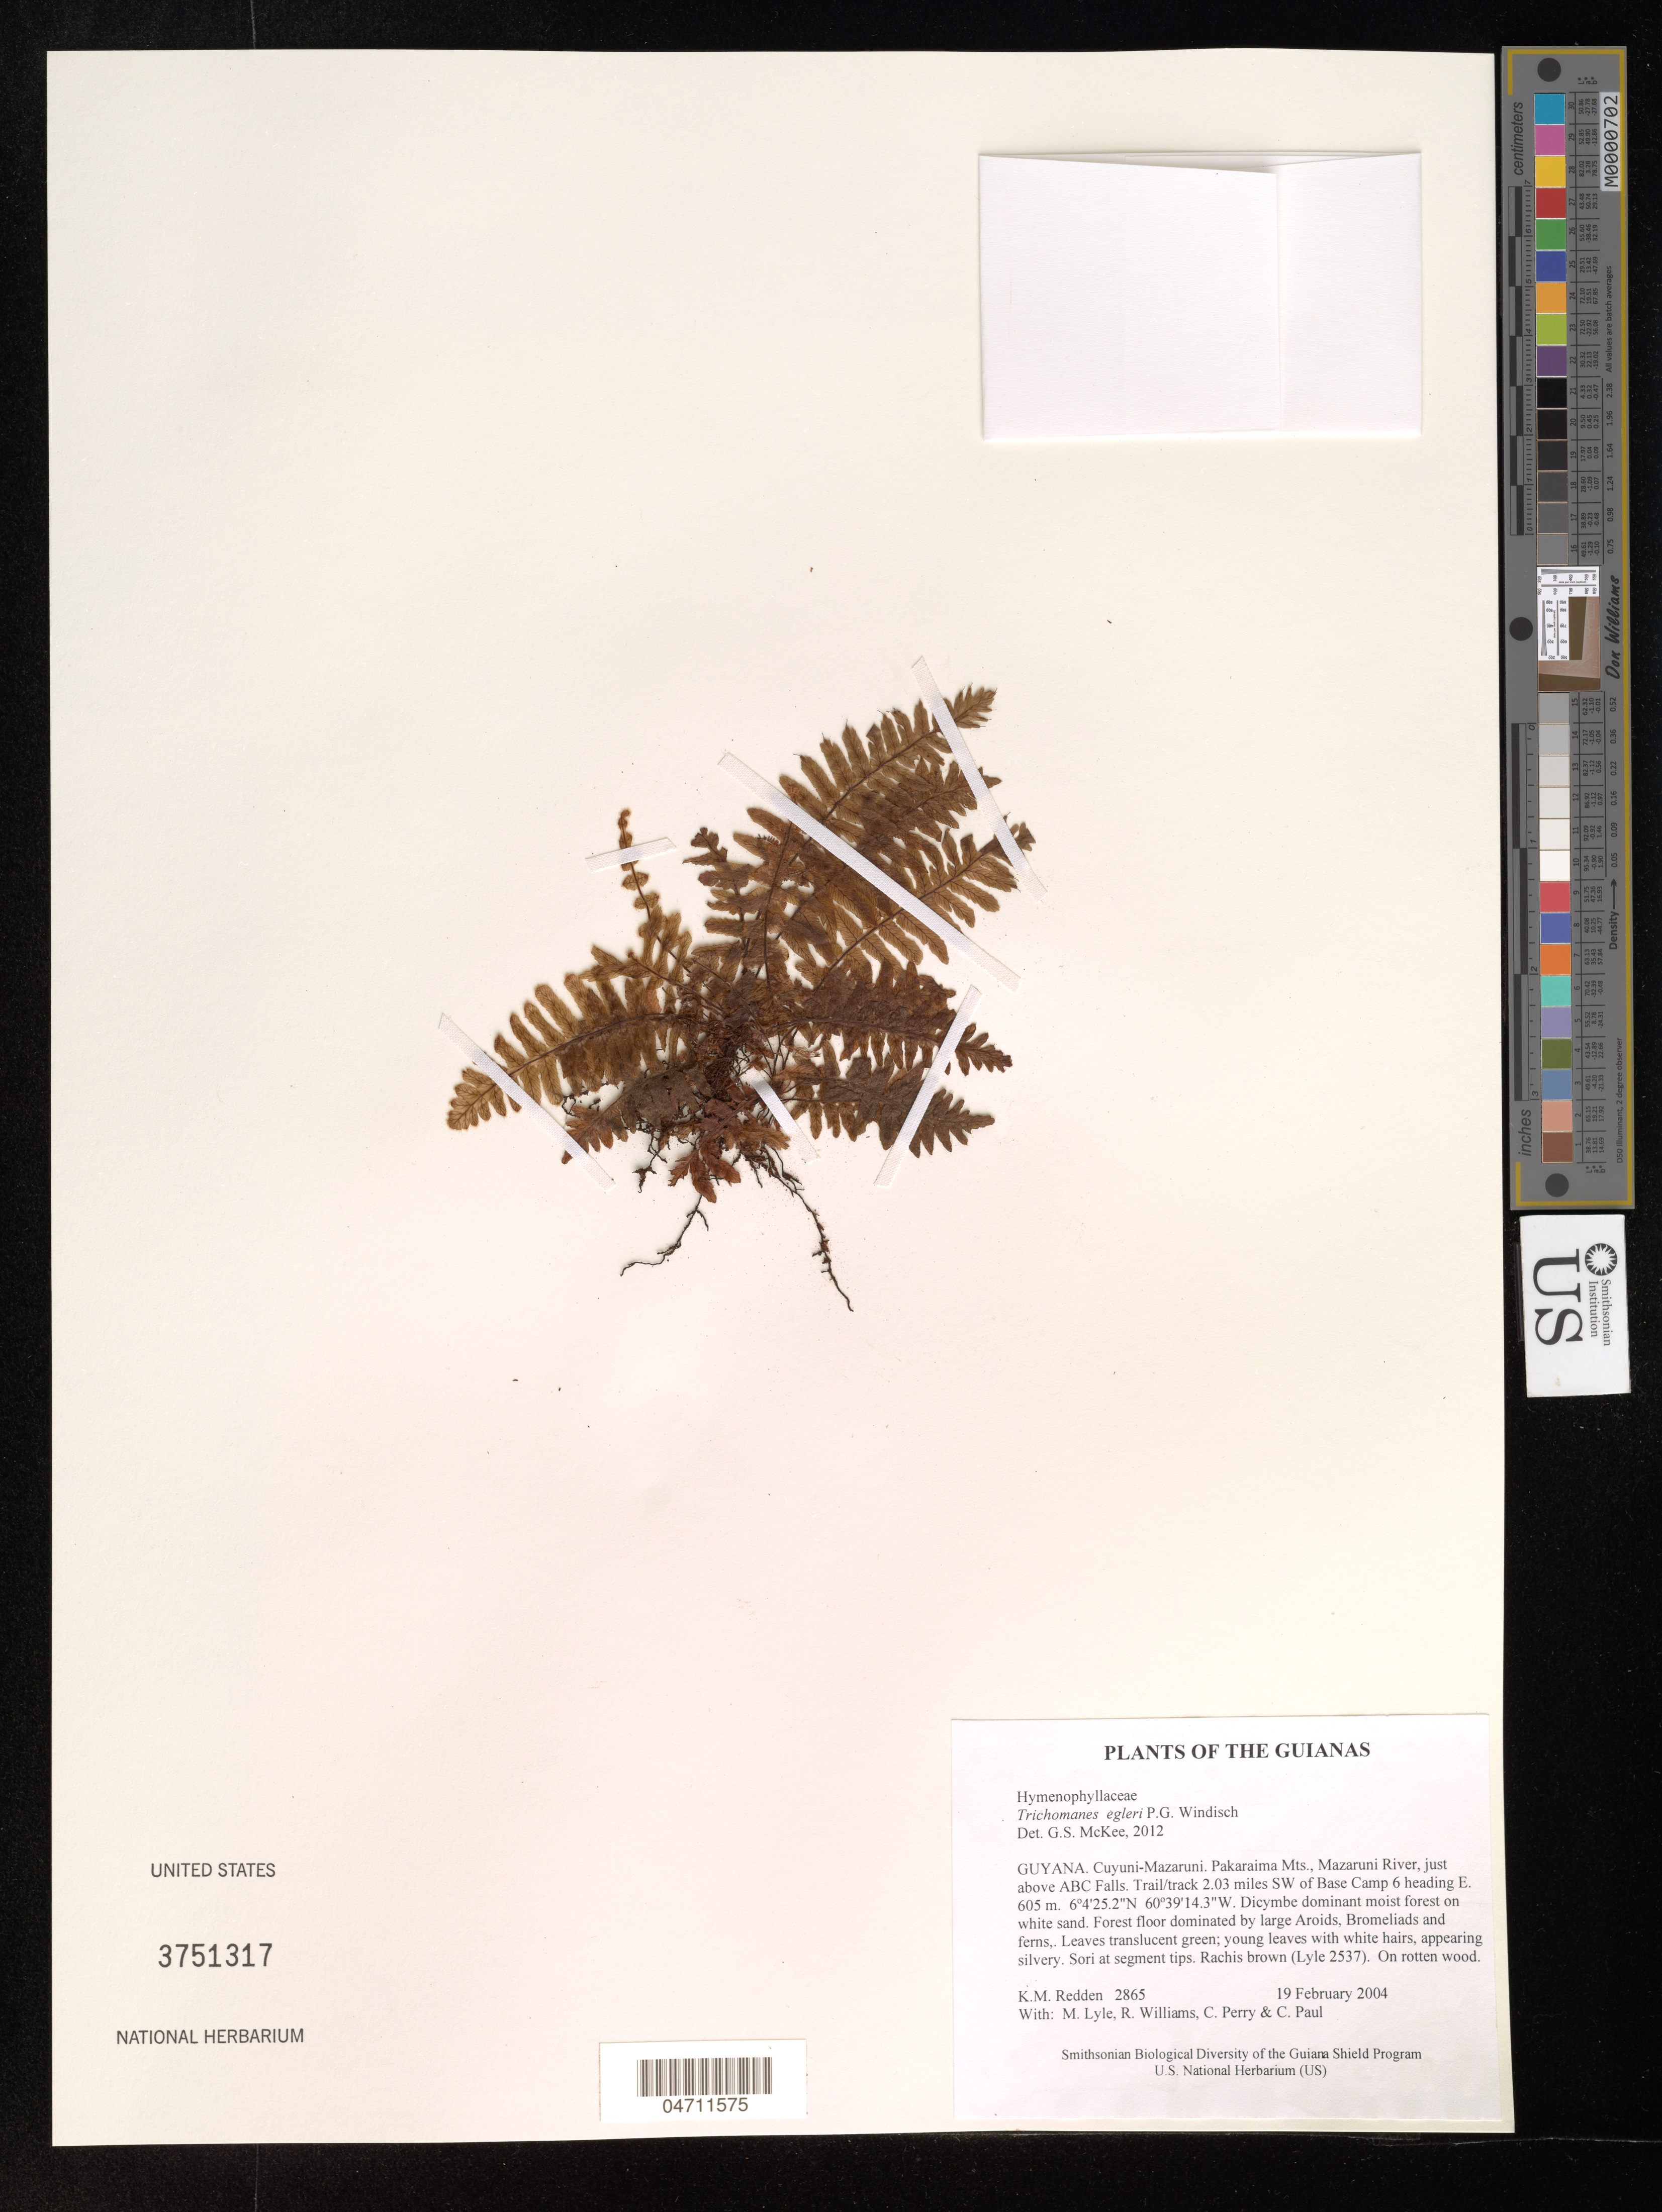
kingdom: Plantae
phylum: Tracheophyta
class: Polypodiopsida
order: Hymenophyllales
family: Hymenophyllaceae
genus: Trichomanes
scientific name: Trichomanes egleri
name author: P.G. Windisch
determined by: McKee, G. S., (US), NMNH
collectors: K. M. Redden, M. Lyle, R. Williams, C. Perry & C. Paul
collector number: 2865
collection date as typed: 19 February 2004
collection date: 2004-02-19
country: Guyana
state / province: Cuyuni-Mazaruni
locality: Pakaraima Mts., Mazaruni River, just above ABC Falls. Trail/track 2.03 miles SW of Base Camp 6 heading E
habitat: Dicymbe dominant moist forest on white sand. Forest floor dominated by large Aroids, Bromeliads and ferns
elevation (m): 605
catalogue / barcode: US 3751317